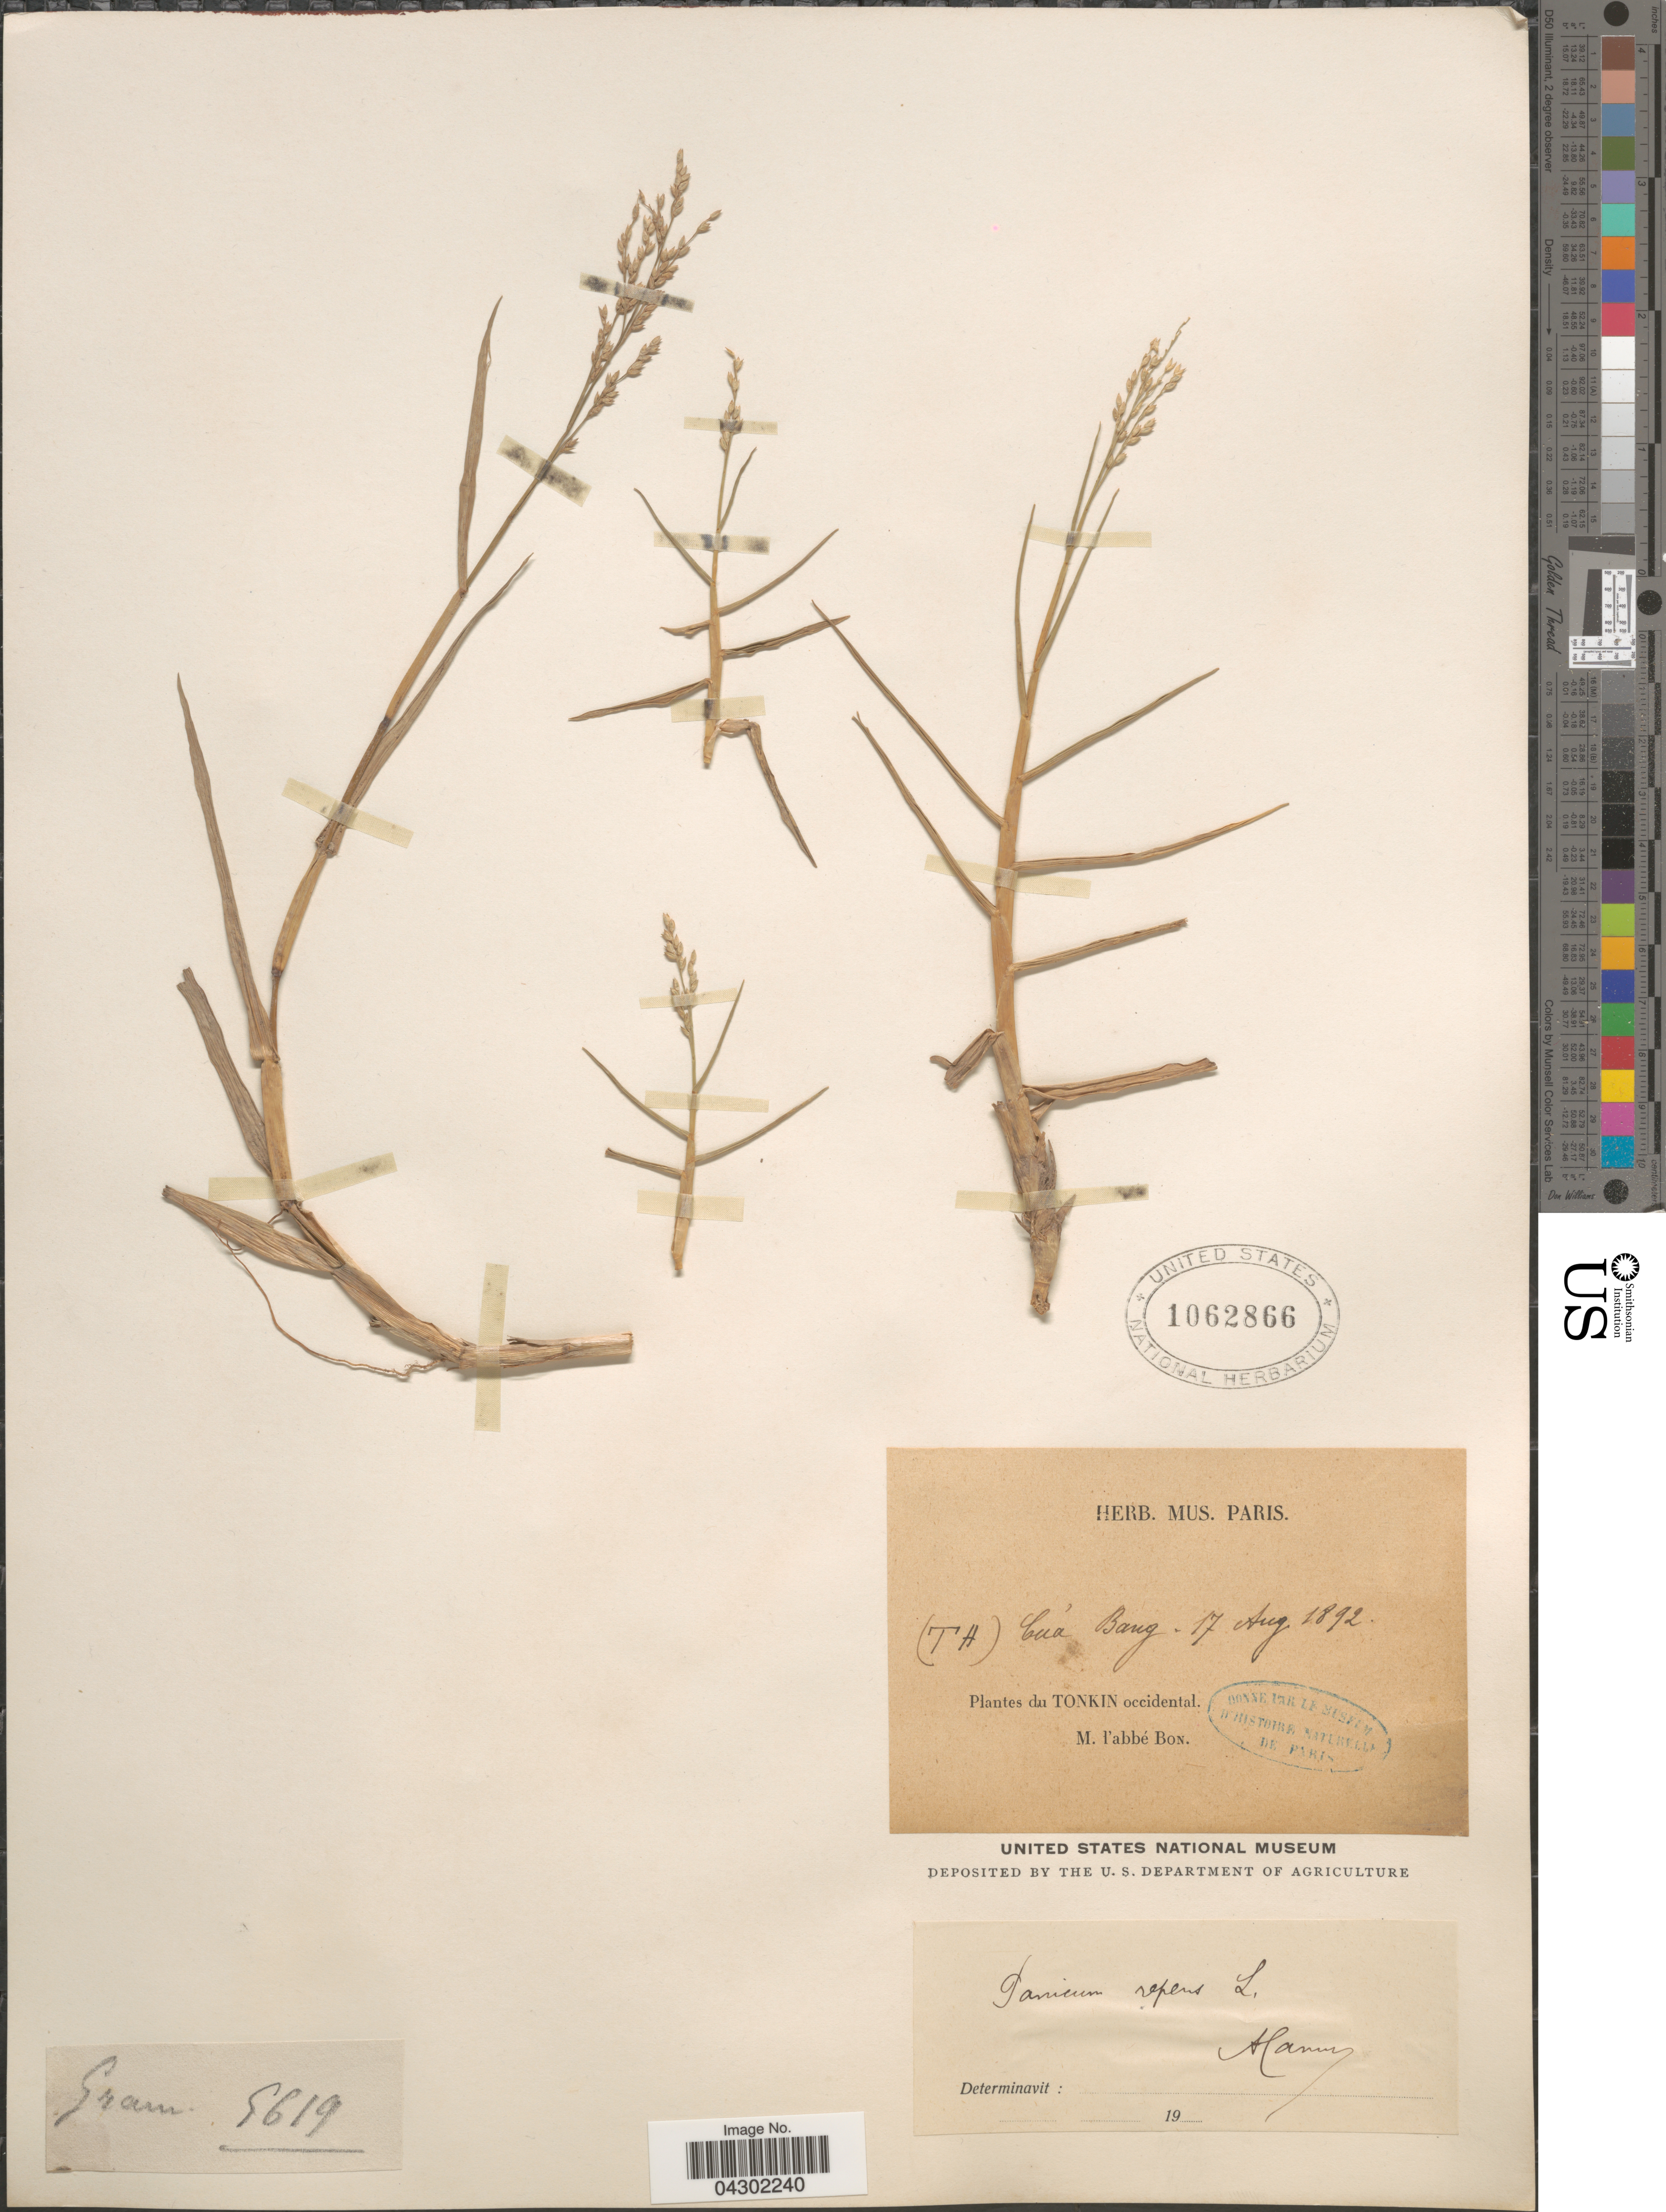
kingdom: Plantae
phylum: Tracheophyta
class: Liliopsida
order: Poales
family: Poaceae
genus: Panicum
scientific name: Panicum repens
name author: L.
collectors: H. F. Bon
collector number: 5619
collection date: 1892-08-17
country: Vietnam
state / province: Cao Bang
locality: (TH) Cao Bang.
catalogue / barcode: US 1062866